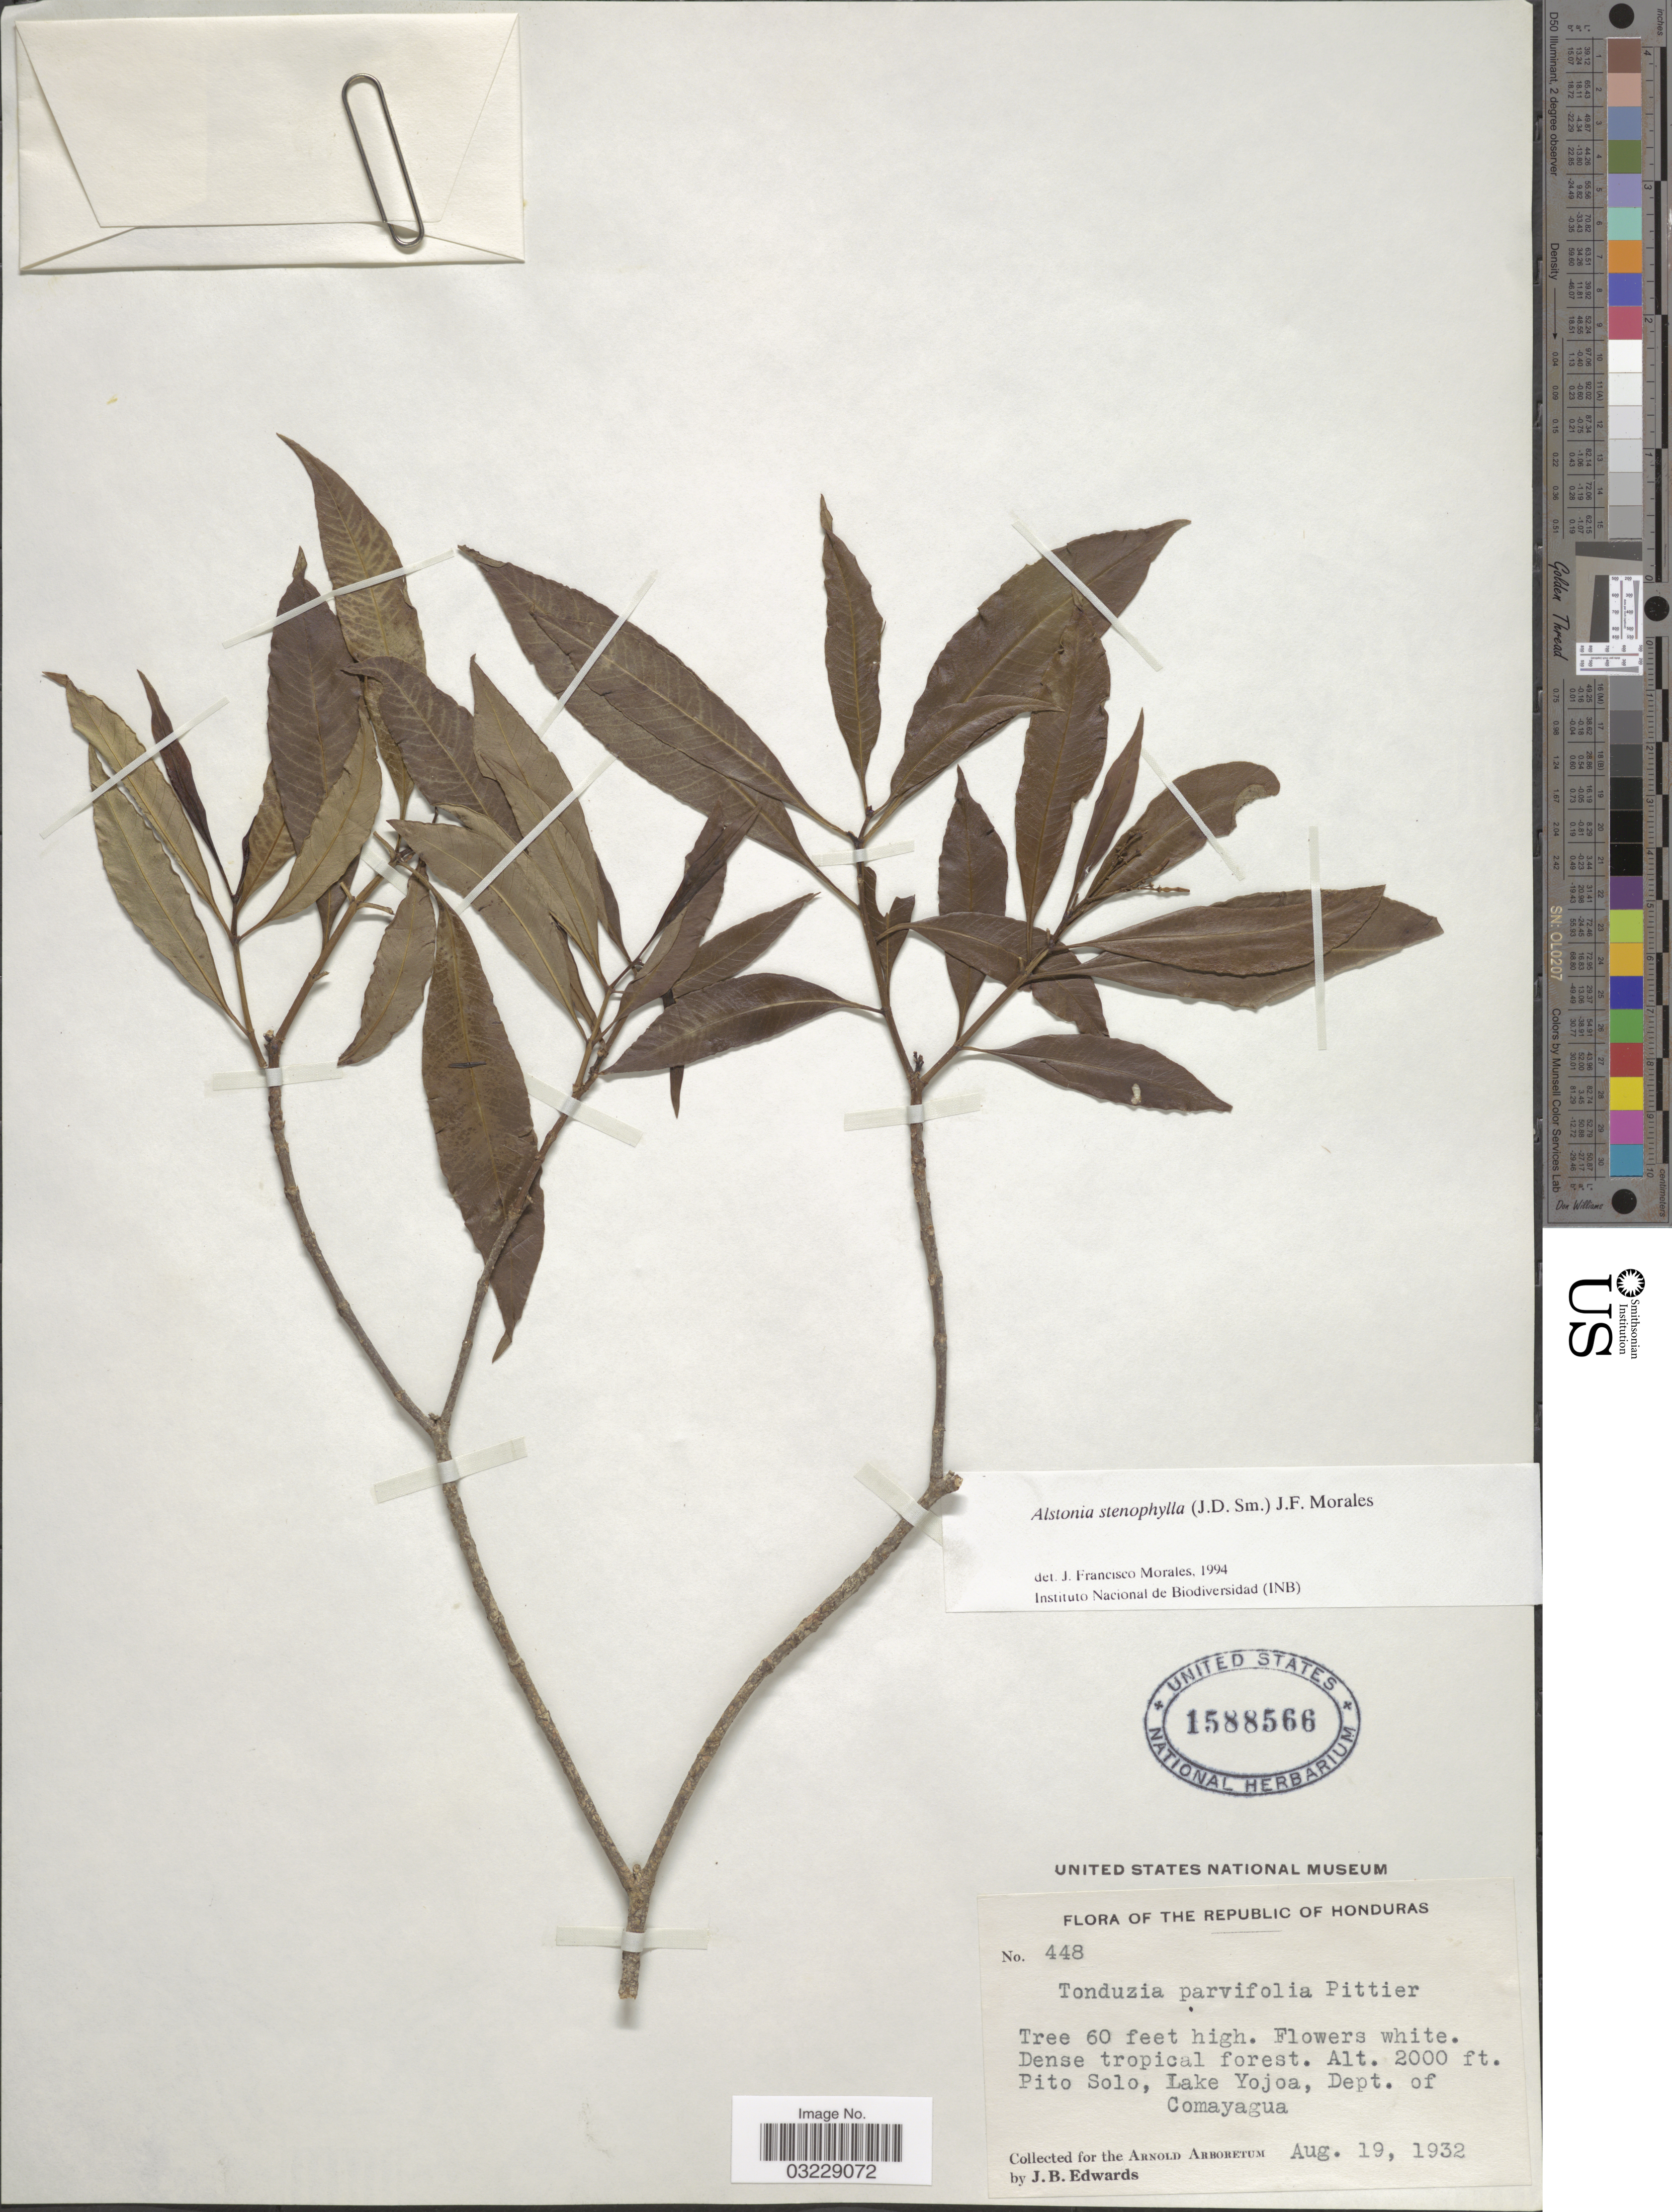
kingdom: Plantae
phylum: Tracheophyta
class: Magnoliopsida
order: Gentianales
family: Apocynaceae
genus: Alstonia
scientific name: Alstonia stenophylla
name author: Guillaumin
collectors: J. B. Edwards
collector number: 448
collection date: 1932-08-19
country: Honduras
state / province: Comayagua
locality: Pito Solo, Lake Yojoa, Dept. of Comayagua.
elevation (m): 610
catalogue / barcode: US 1588566